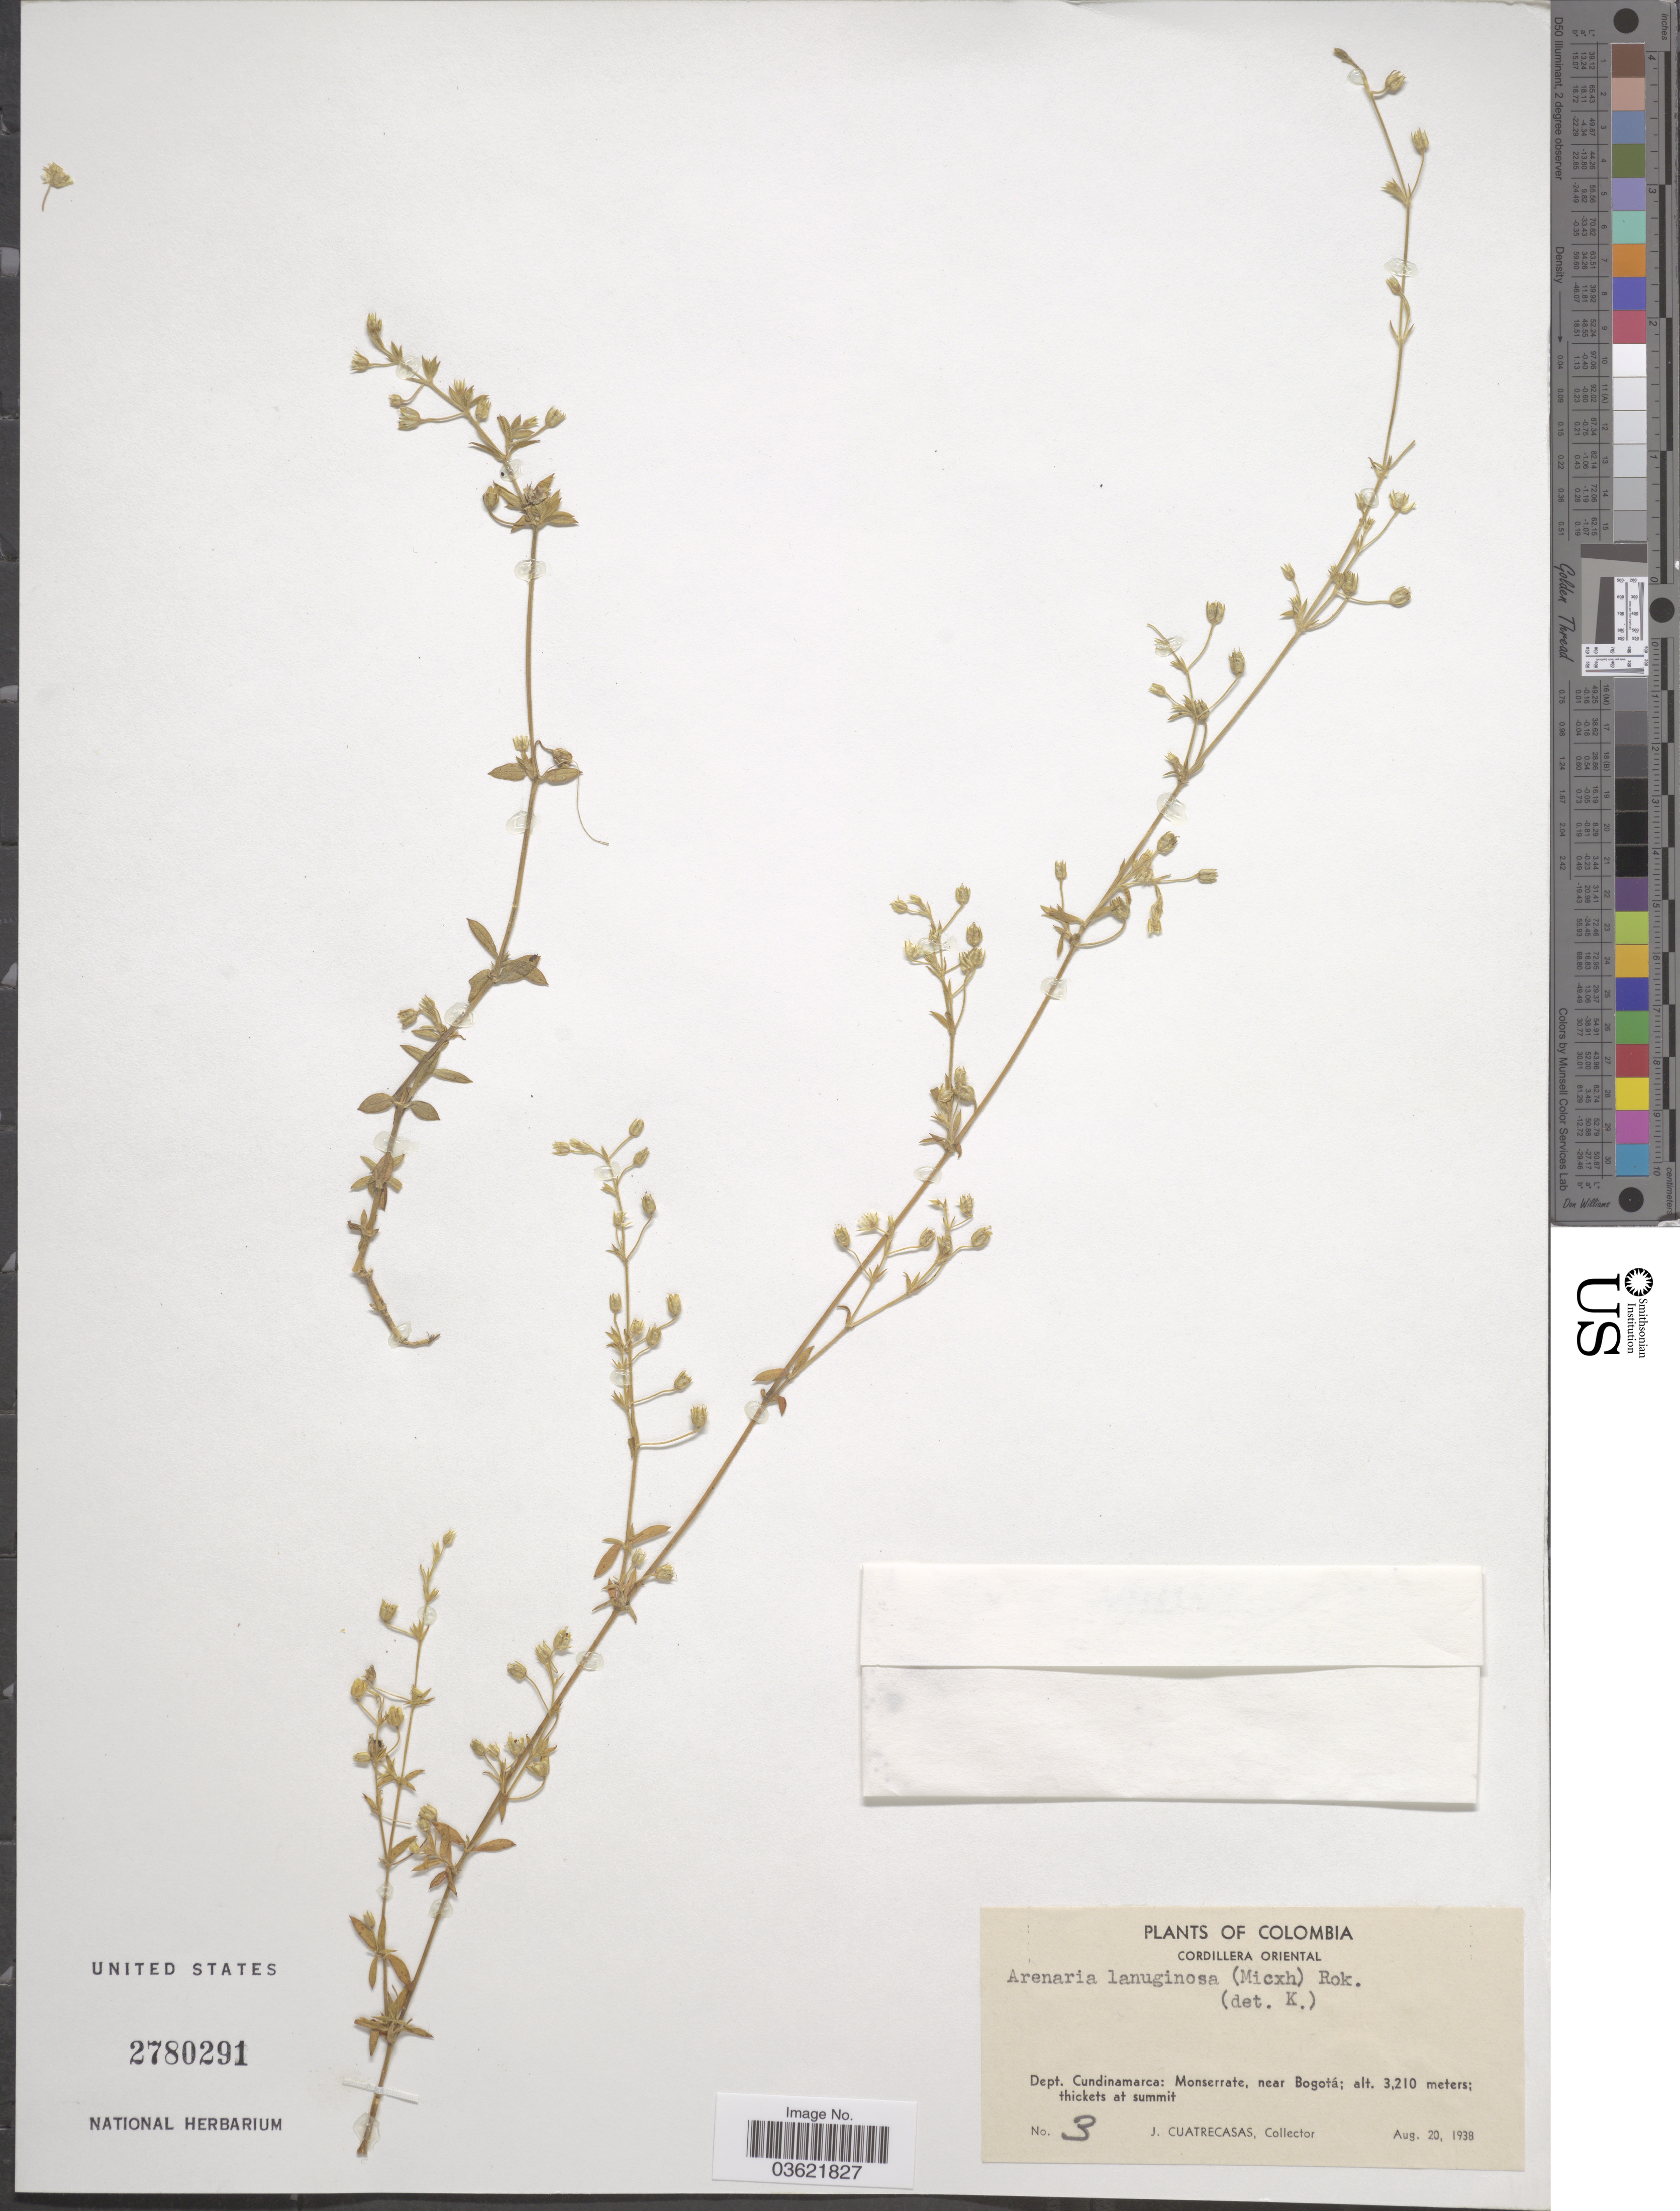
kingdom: Plantae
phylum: Tracheophyta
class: Magnoliopsida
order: Caryophyllales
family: Caryophyllaceae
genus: Arenaria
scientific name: Arenaria lanuginosa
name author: (Michx.) Rohrb.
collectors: J. Cuatrecasas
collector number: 3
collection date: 1938-08-20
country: Colombia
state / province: Cundinamarca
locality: Cordillera Oriental. Dept. Cundinamarca: Monserrate, near Bogotá.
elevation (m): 3210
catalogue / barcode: US 2780291